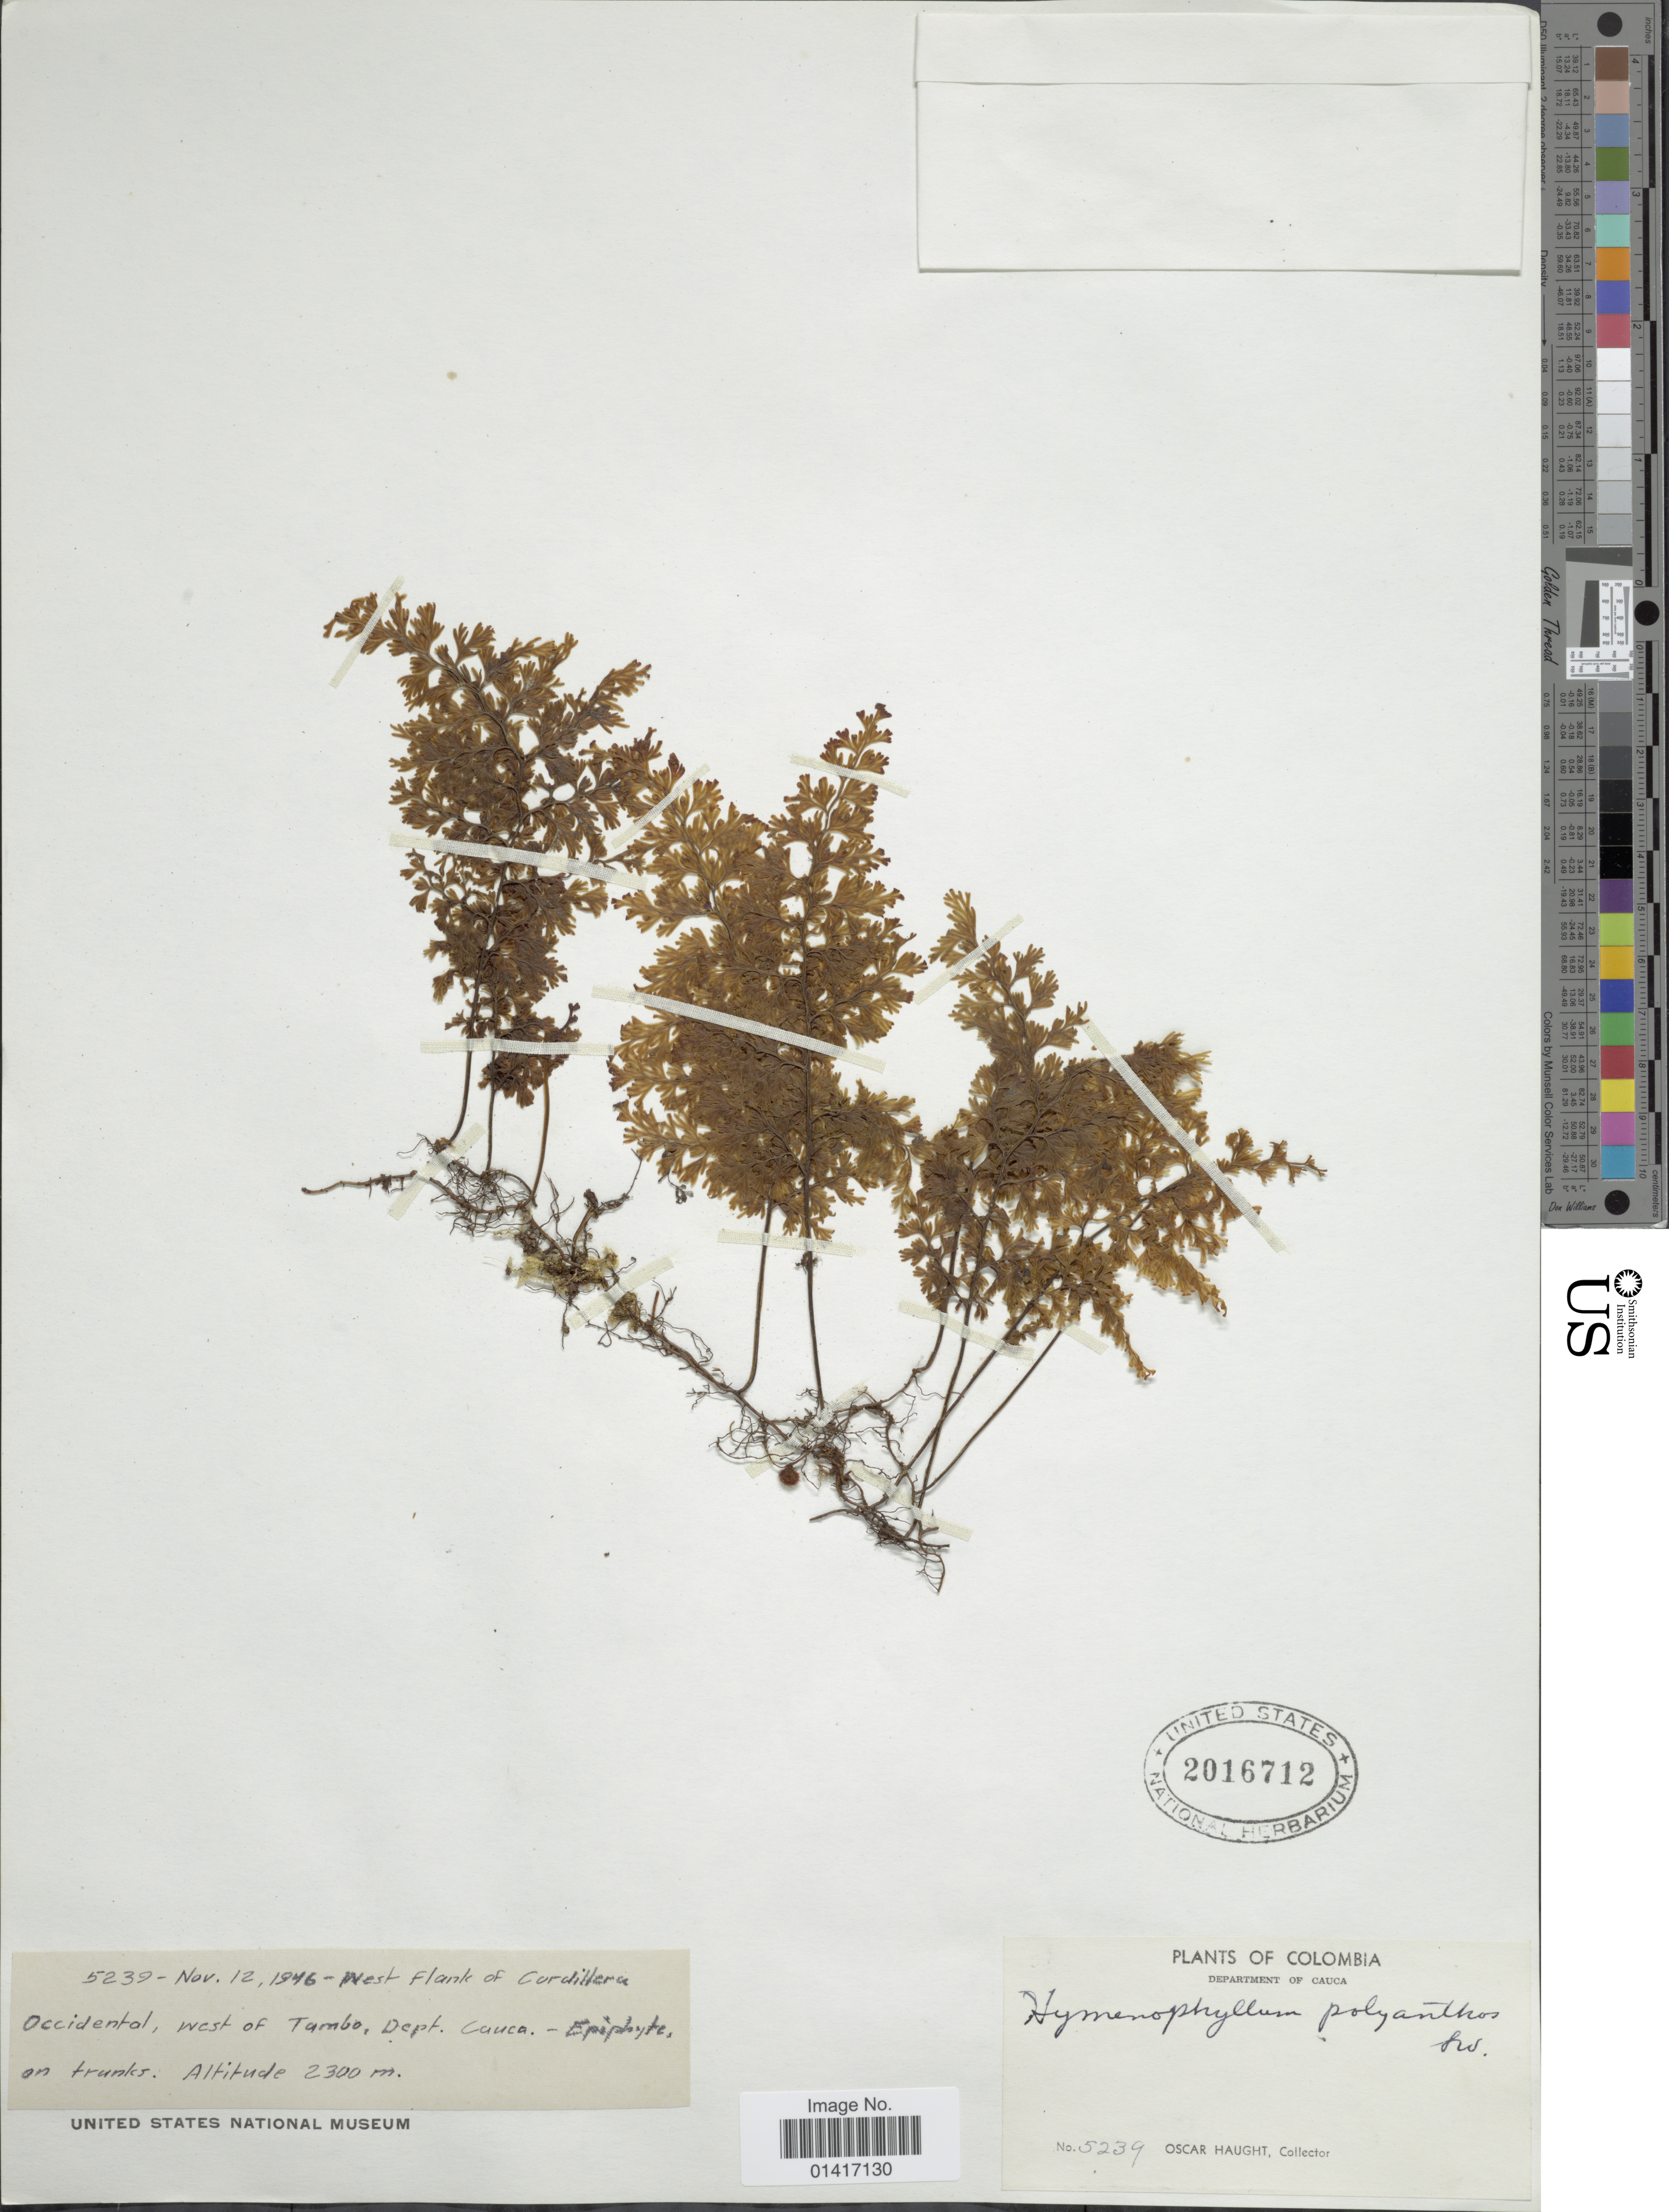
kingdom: Plantae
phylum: Tracheophyta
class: Polypodiopsida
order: Hymenophyllales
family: Hymenophyllaceae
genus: Hymenophyllum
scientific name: Hymenophyllum trichomanoides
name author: Bosch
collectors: O. L. Haught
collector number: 5239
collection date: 1946-11-12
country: Colombia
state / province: Cauca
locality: West flank of Cordillera Occidental, west of Tambo, dept. Cauca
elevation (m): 2300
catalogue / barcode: US 2016712